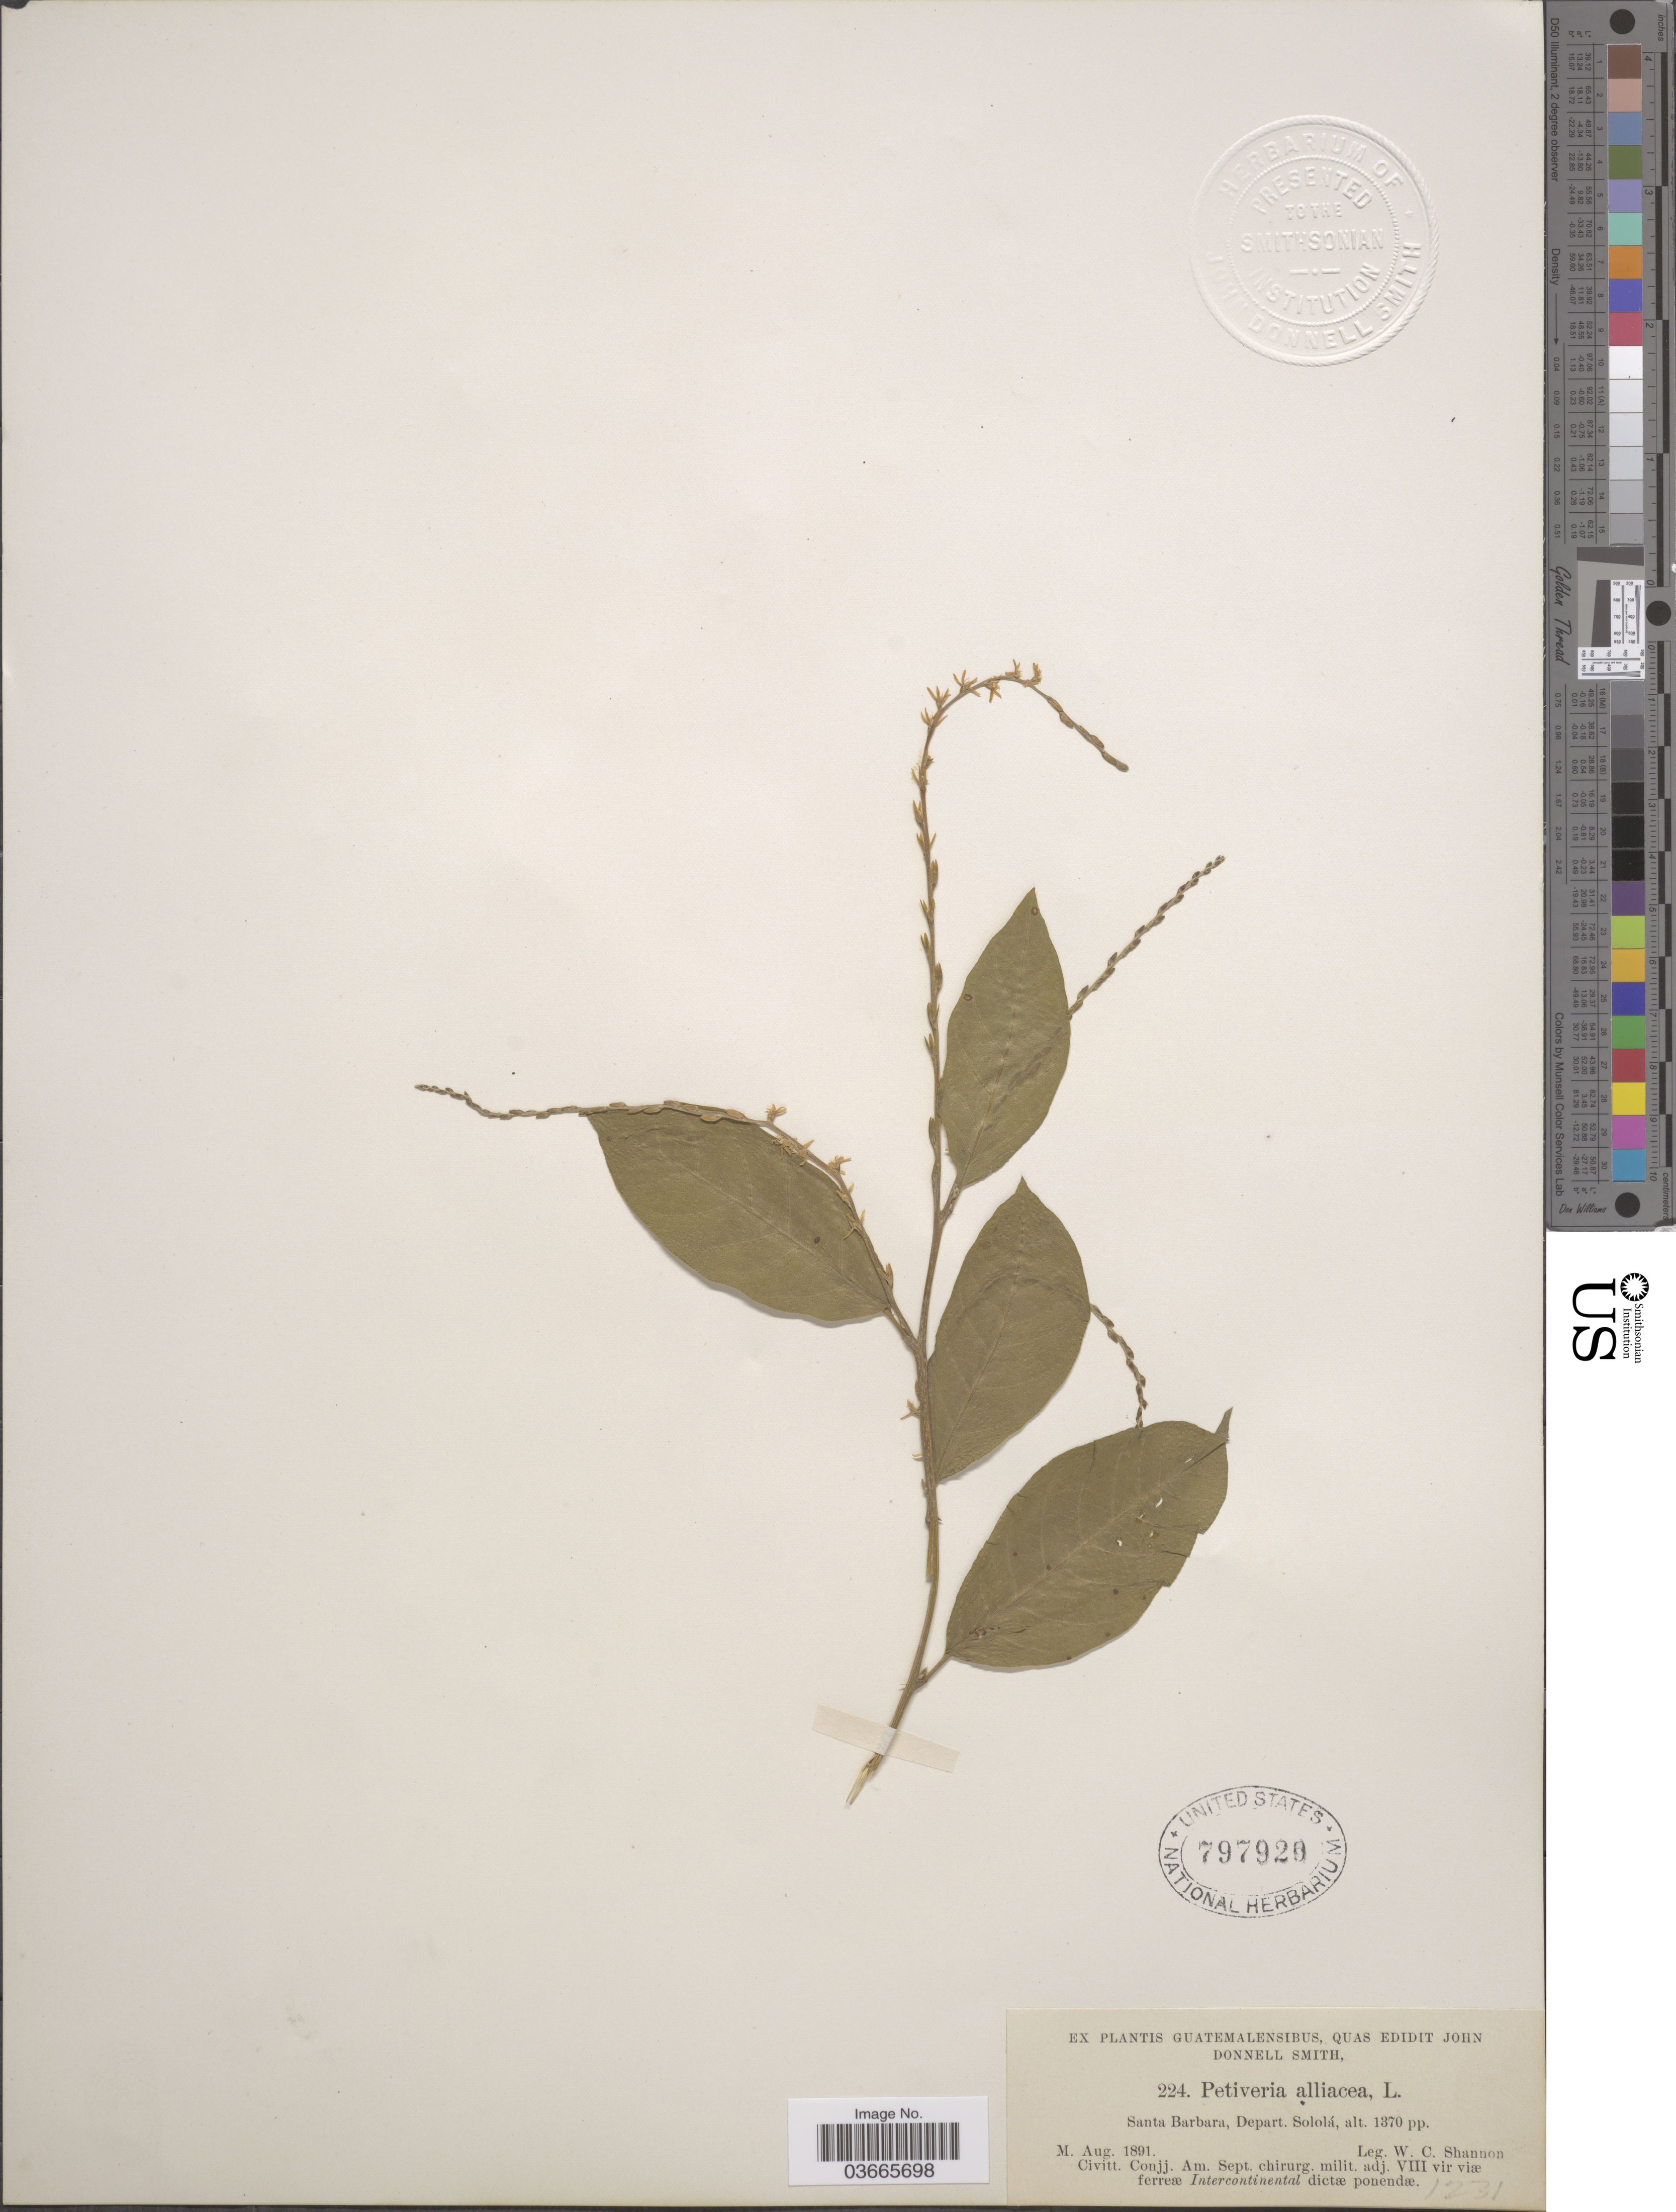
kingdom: Plantae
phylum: Tracheophyta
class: Magnoliopsida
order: Caryophyllales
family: Phytolaccaceae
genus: Petiveria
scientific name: Petiveria alliacea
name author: L.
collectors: W. C. Shannon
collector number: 224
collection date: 1891-08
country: Guatemala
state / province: Sololá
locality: Santa Barbara, Depart. Sololá.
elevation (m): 418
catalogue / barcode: US 797920